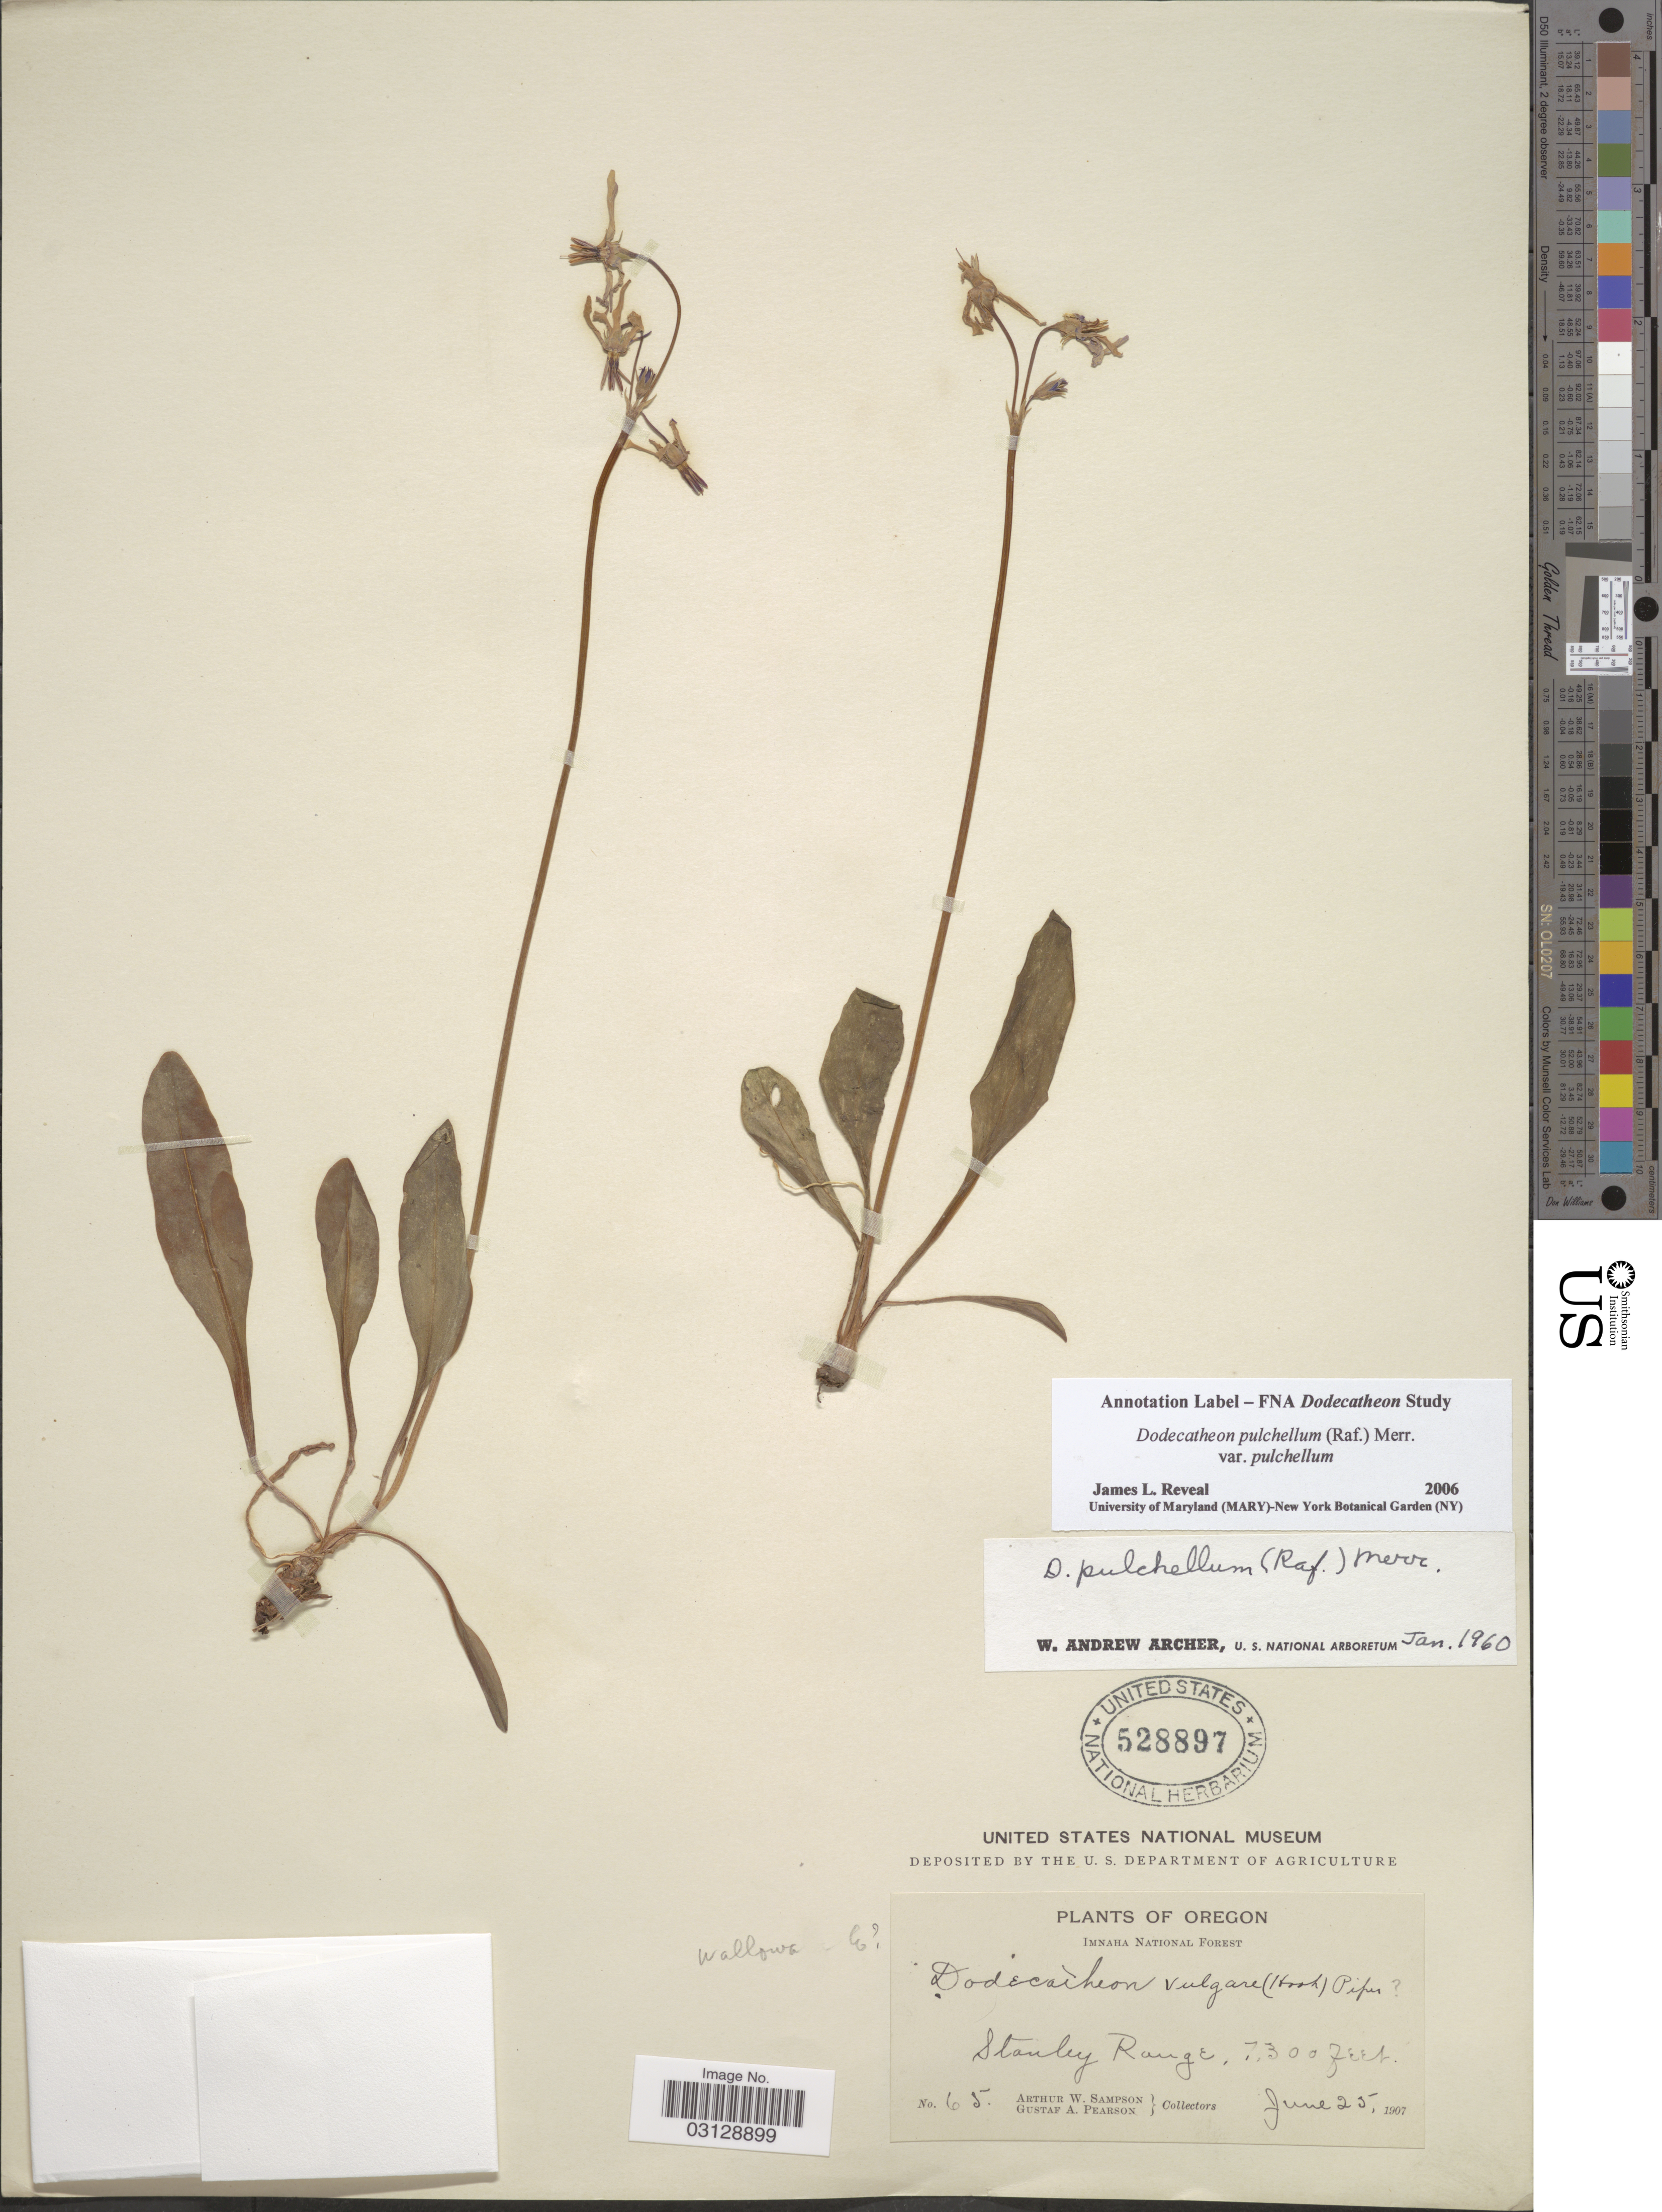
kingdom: Plantae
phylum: Tracheophyta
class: Magnoliopsida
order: Ericales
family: Primulaceae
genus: Dodecatheon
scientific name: Dodecatheon pulchellum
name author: (Raf.) Merr.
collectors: A. Sampson & G. Pearson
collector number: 65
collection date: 1907-06-25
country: United States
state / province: Oregon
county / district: Wallowa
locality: Imnaha National Forest. Stanley Range. Wallowa Co. [unsure placement]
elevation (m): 2225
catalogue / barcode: US 528897